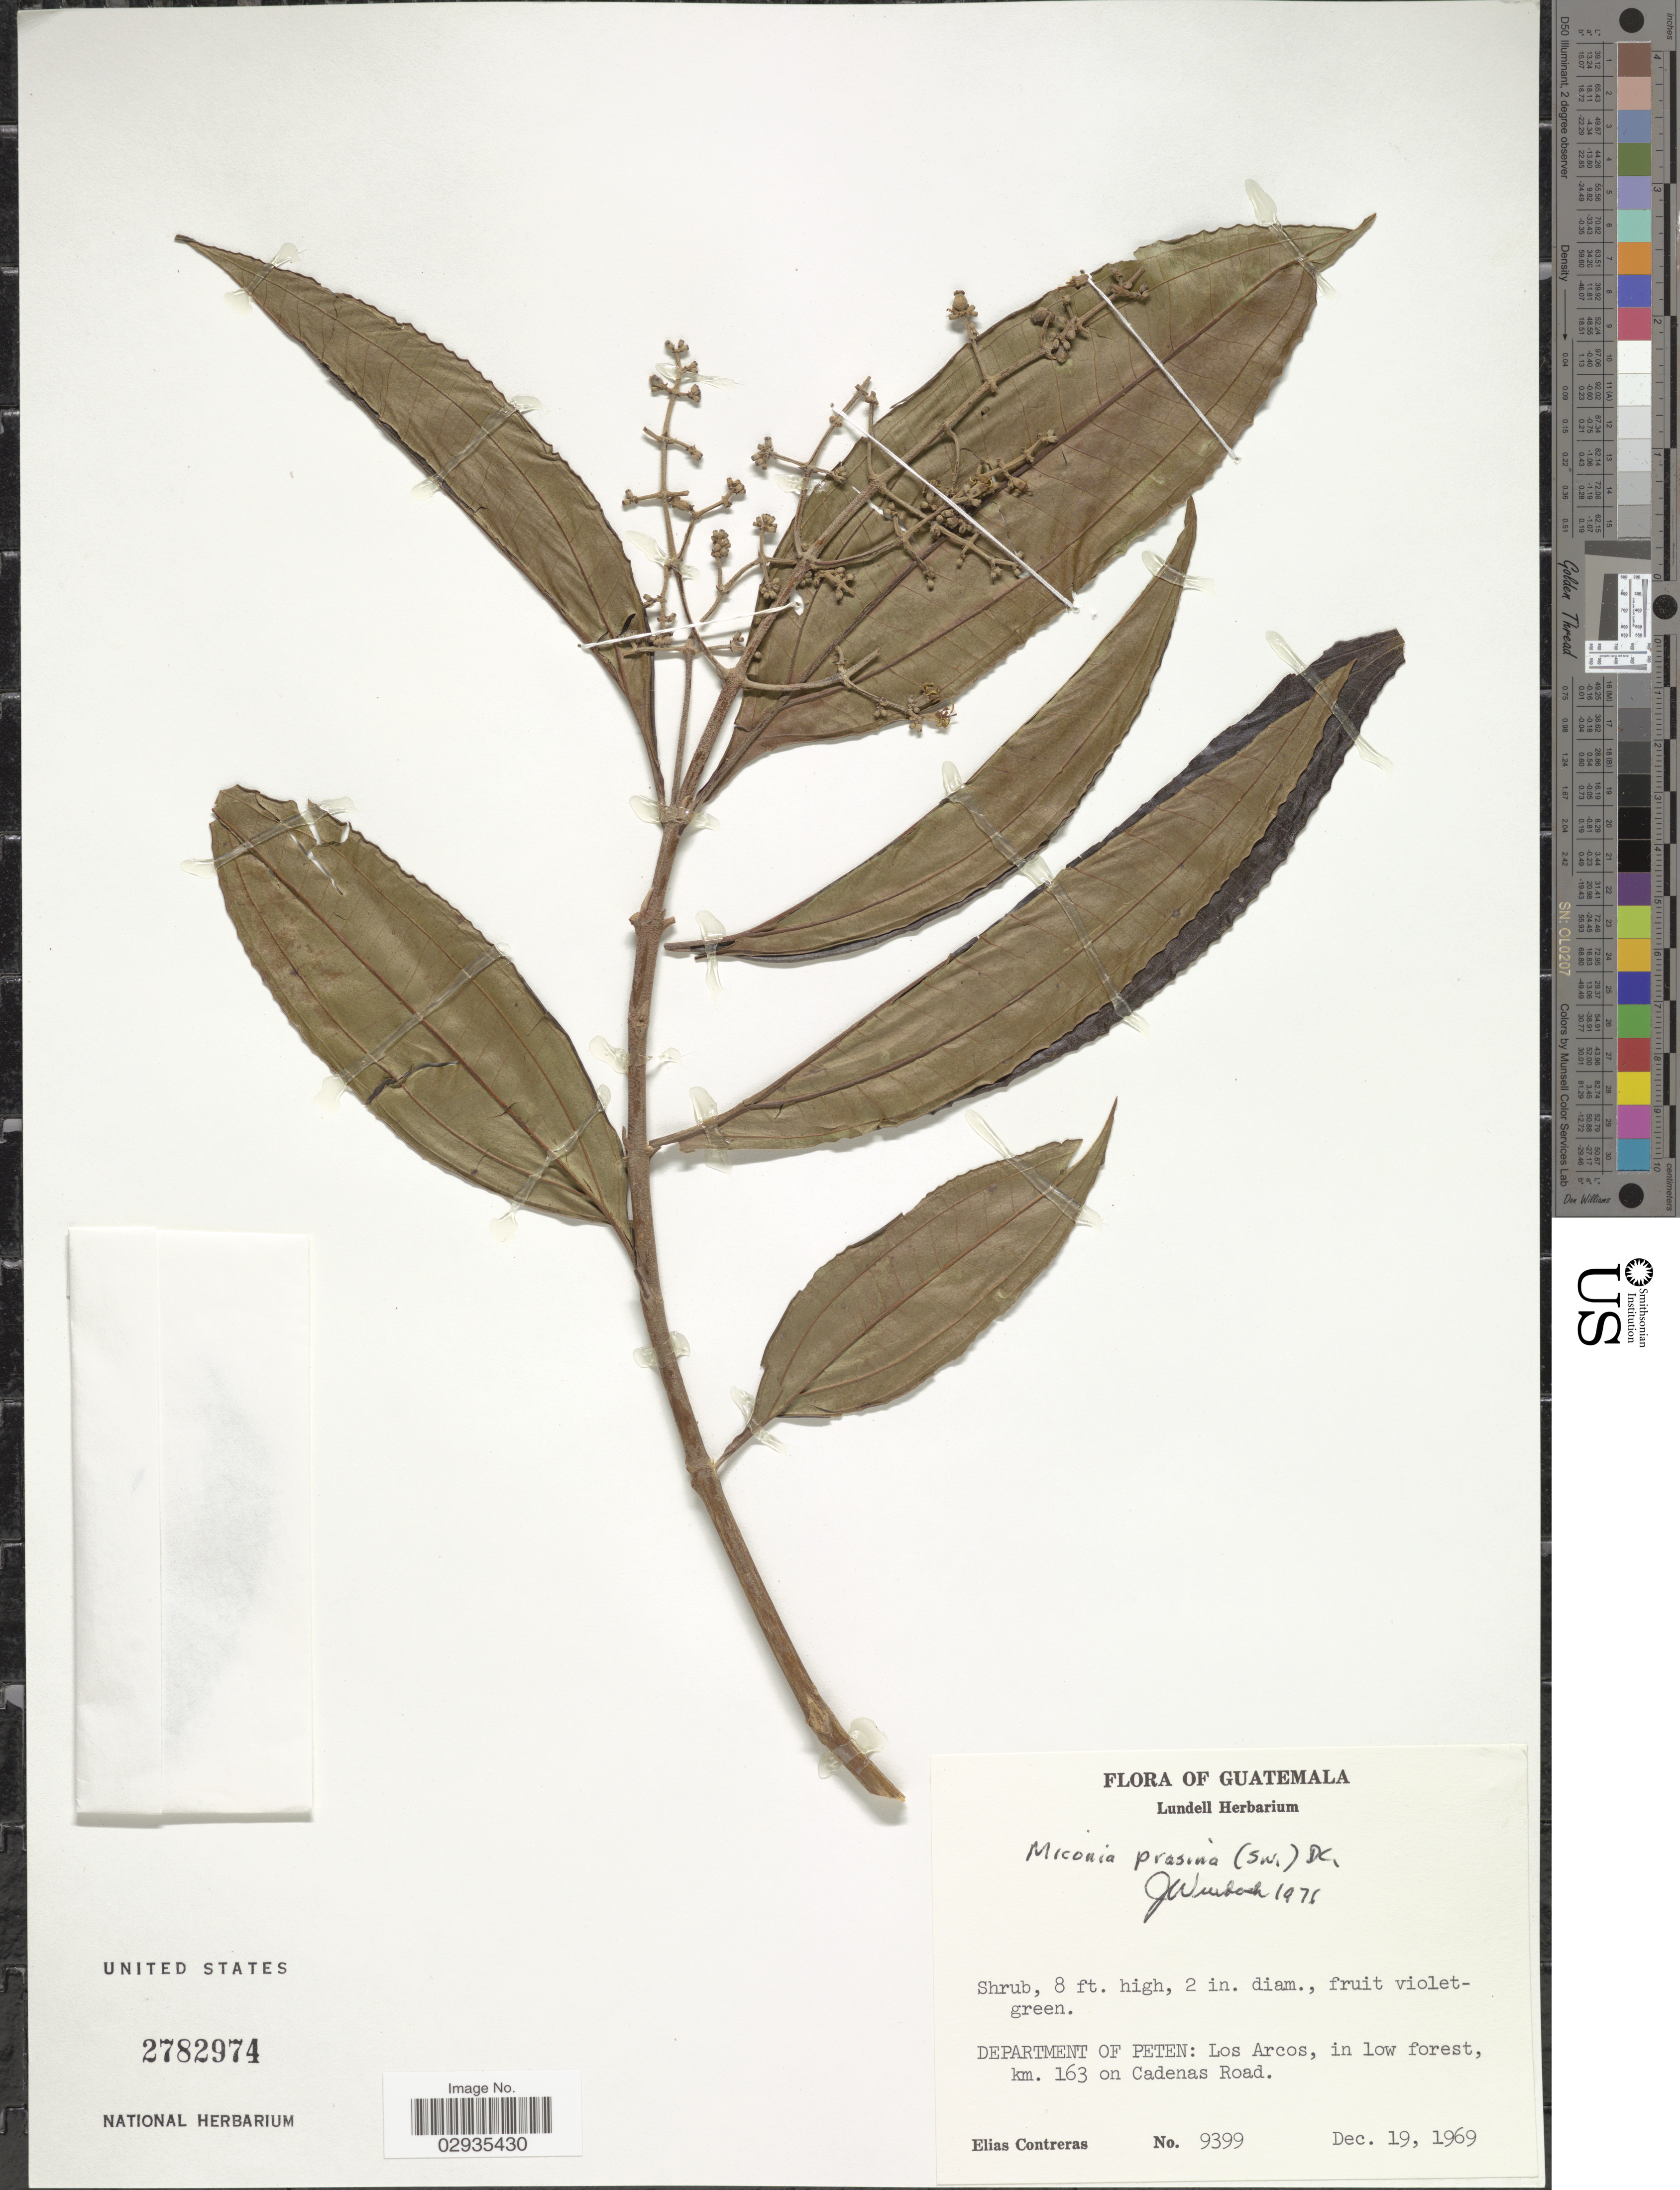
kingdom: Plantae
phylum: Tracheophyta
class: Magnoliopsida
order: Myrtales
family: Melastomataceae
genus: Miconia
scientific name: Miconia prasina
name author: (Sw.) DC.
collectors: E. Contreras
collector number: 9399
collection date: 1969-12-19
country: Guatemala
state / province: El Petén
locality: Department of Peten, Los Arcos, in low forest, km. 163 on Cadenas Road.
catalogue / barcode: US 2782974